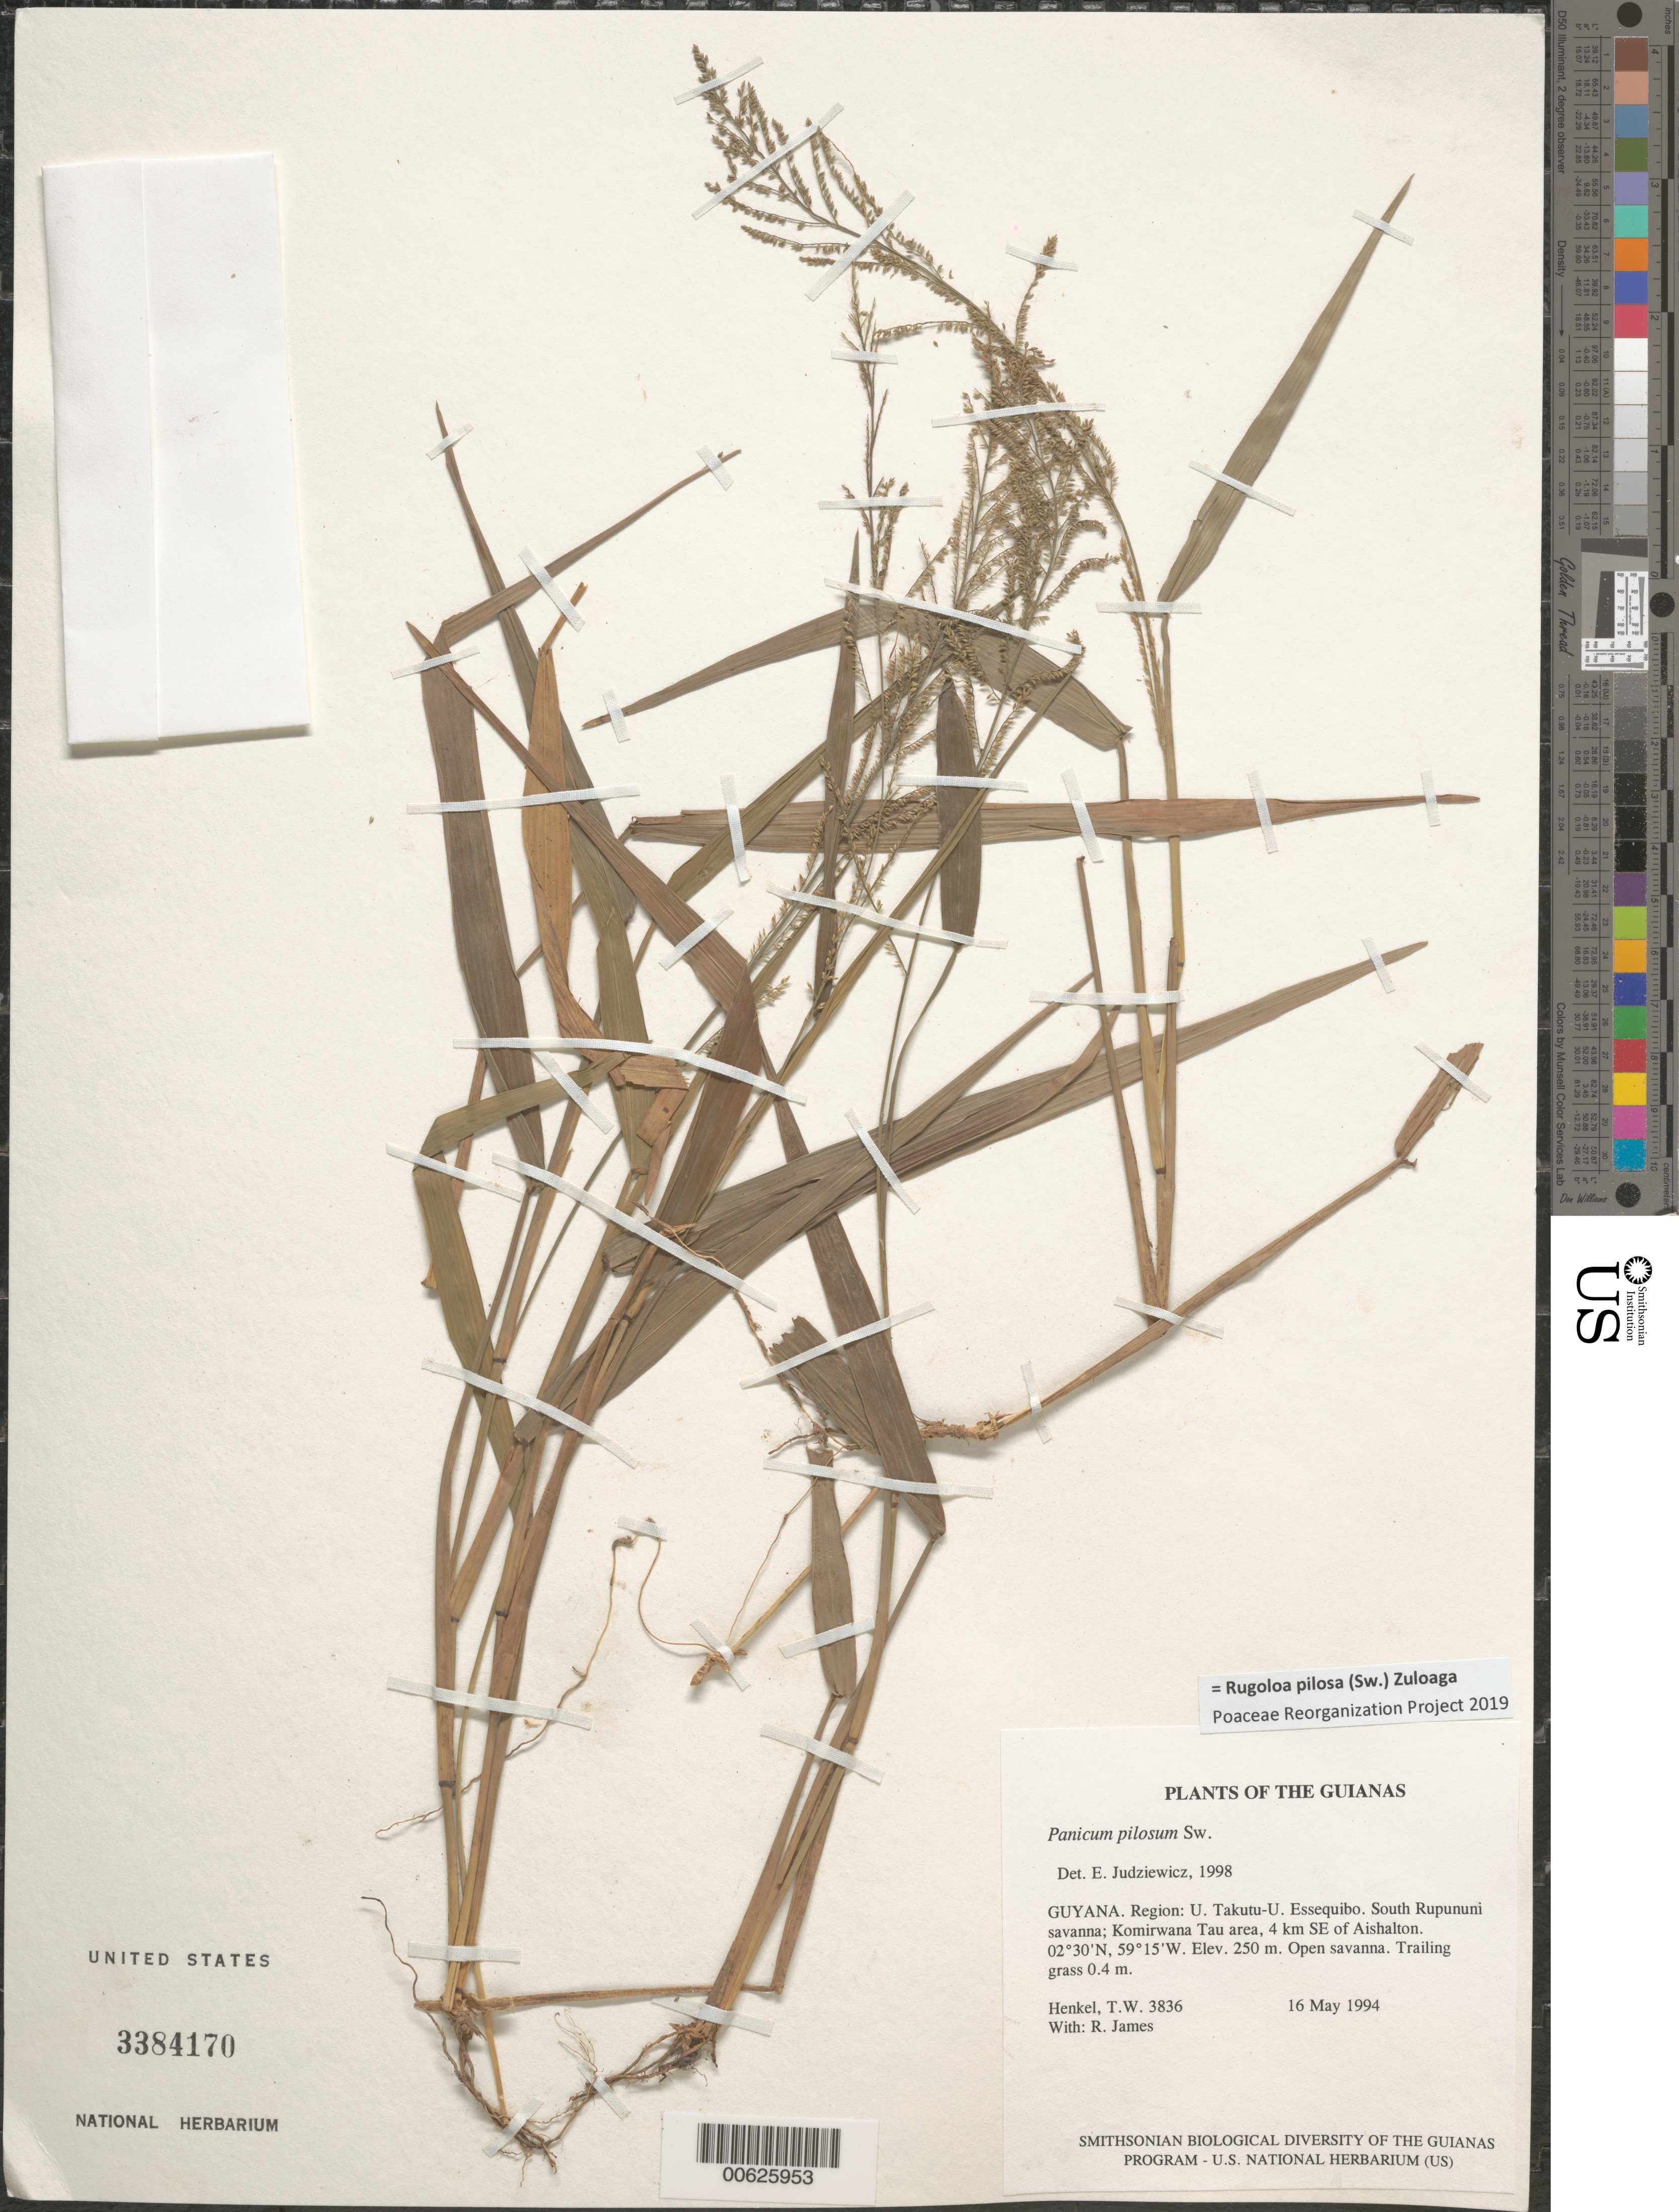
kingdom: Plantae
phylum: Tracheophyta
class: Liliopsida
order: Poales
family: Poaceae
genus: Panicum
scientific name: Panicum pilosum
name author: Sw.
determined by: Judziewicz, E. J.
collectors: T. Henkel & R. James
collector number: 3836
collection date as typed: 16 May 1994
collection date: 1994-05-16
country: Guyana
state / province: U. Takutu-U. Essequibo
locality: South Rupununi savanna; Komirwana Tau area, 4 km SE of Aishalton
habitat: Open savanna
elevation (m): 250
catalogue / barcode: US 3384170